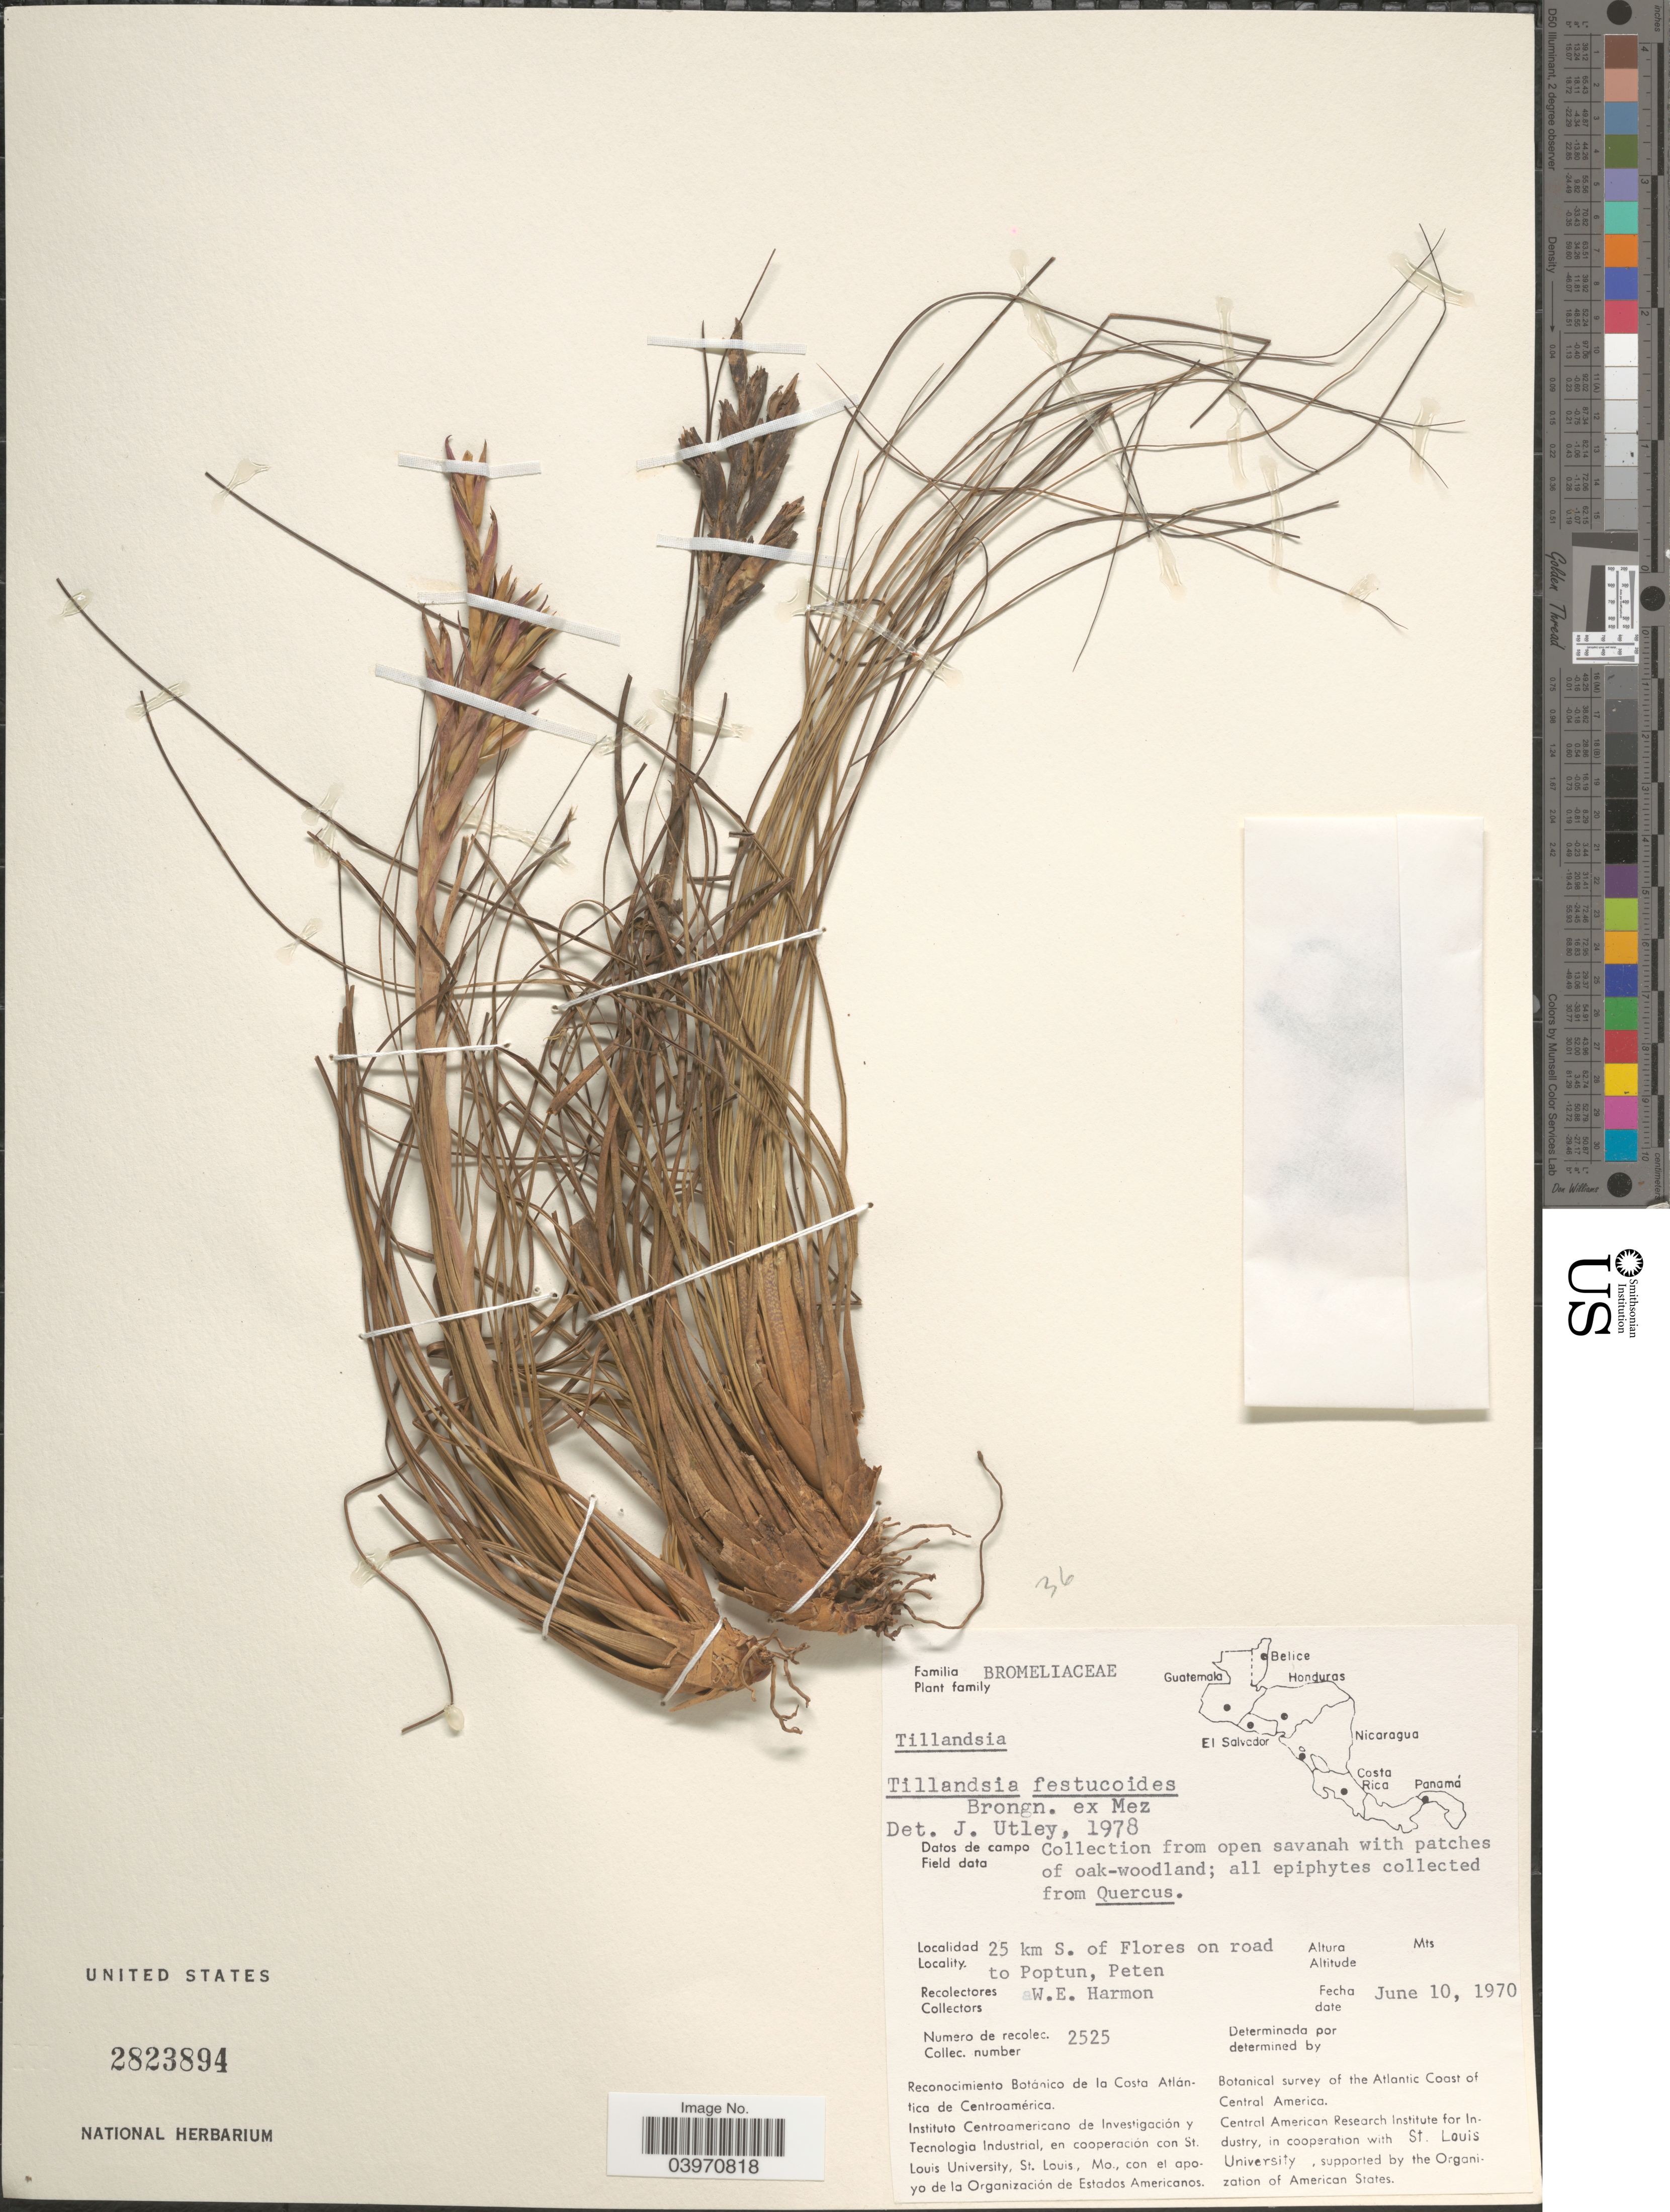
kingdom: Plantae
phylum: Tracheophyta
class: Liliopsida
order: Poales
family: Bromeliaceae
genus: Tillandsia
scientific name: Tillandsia festucoides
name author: Brongn. ex Mez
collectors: W. E. Harmon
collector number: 2525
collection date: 1970-06-10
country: Guatemala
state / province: El Peten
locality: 25 km S. of Flores on road to Poptun.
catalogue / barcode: US 2823894